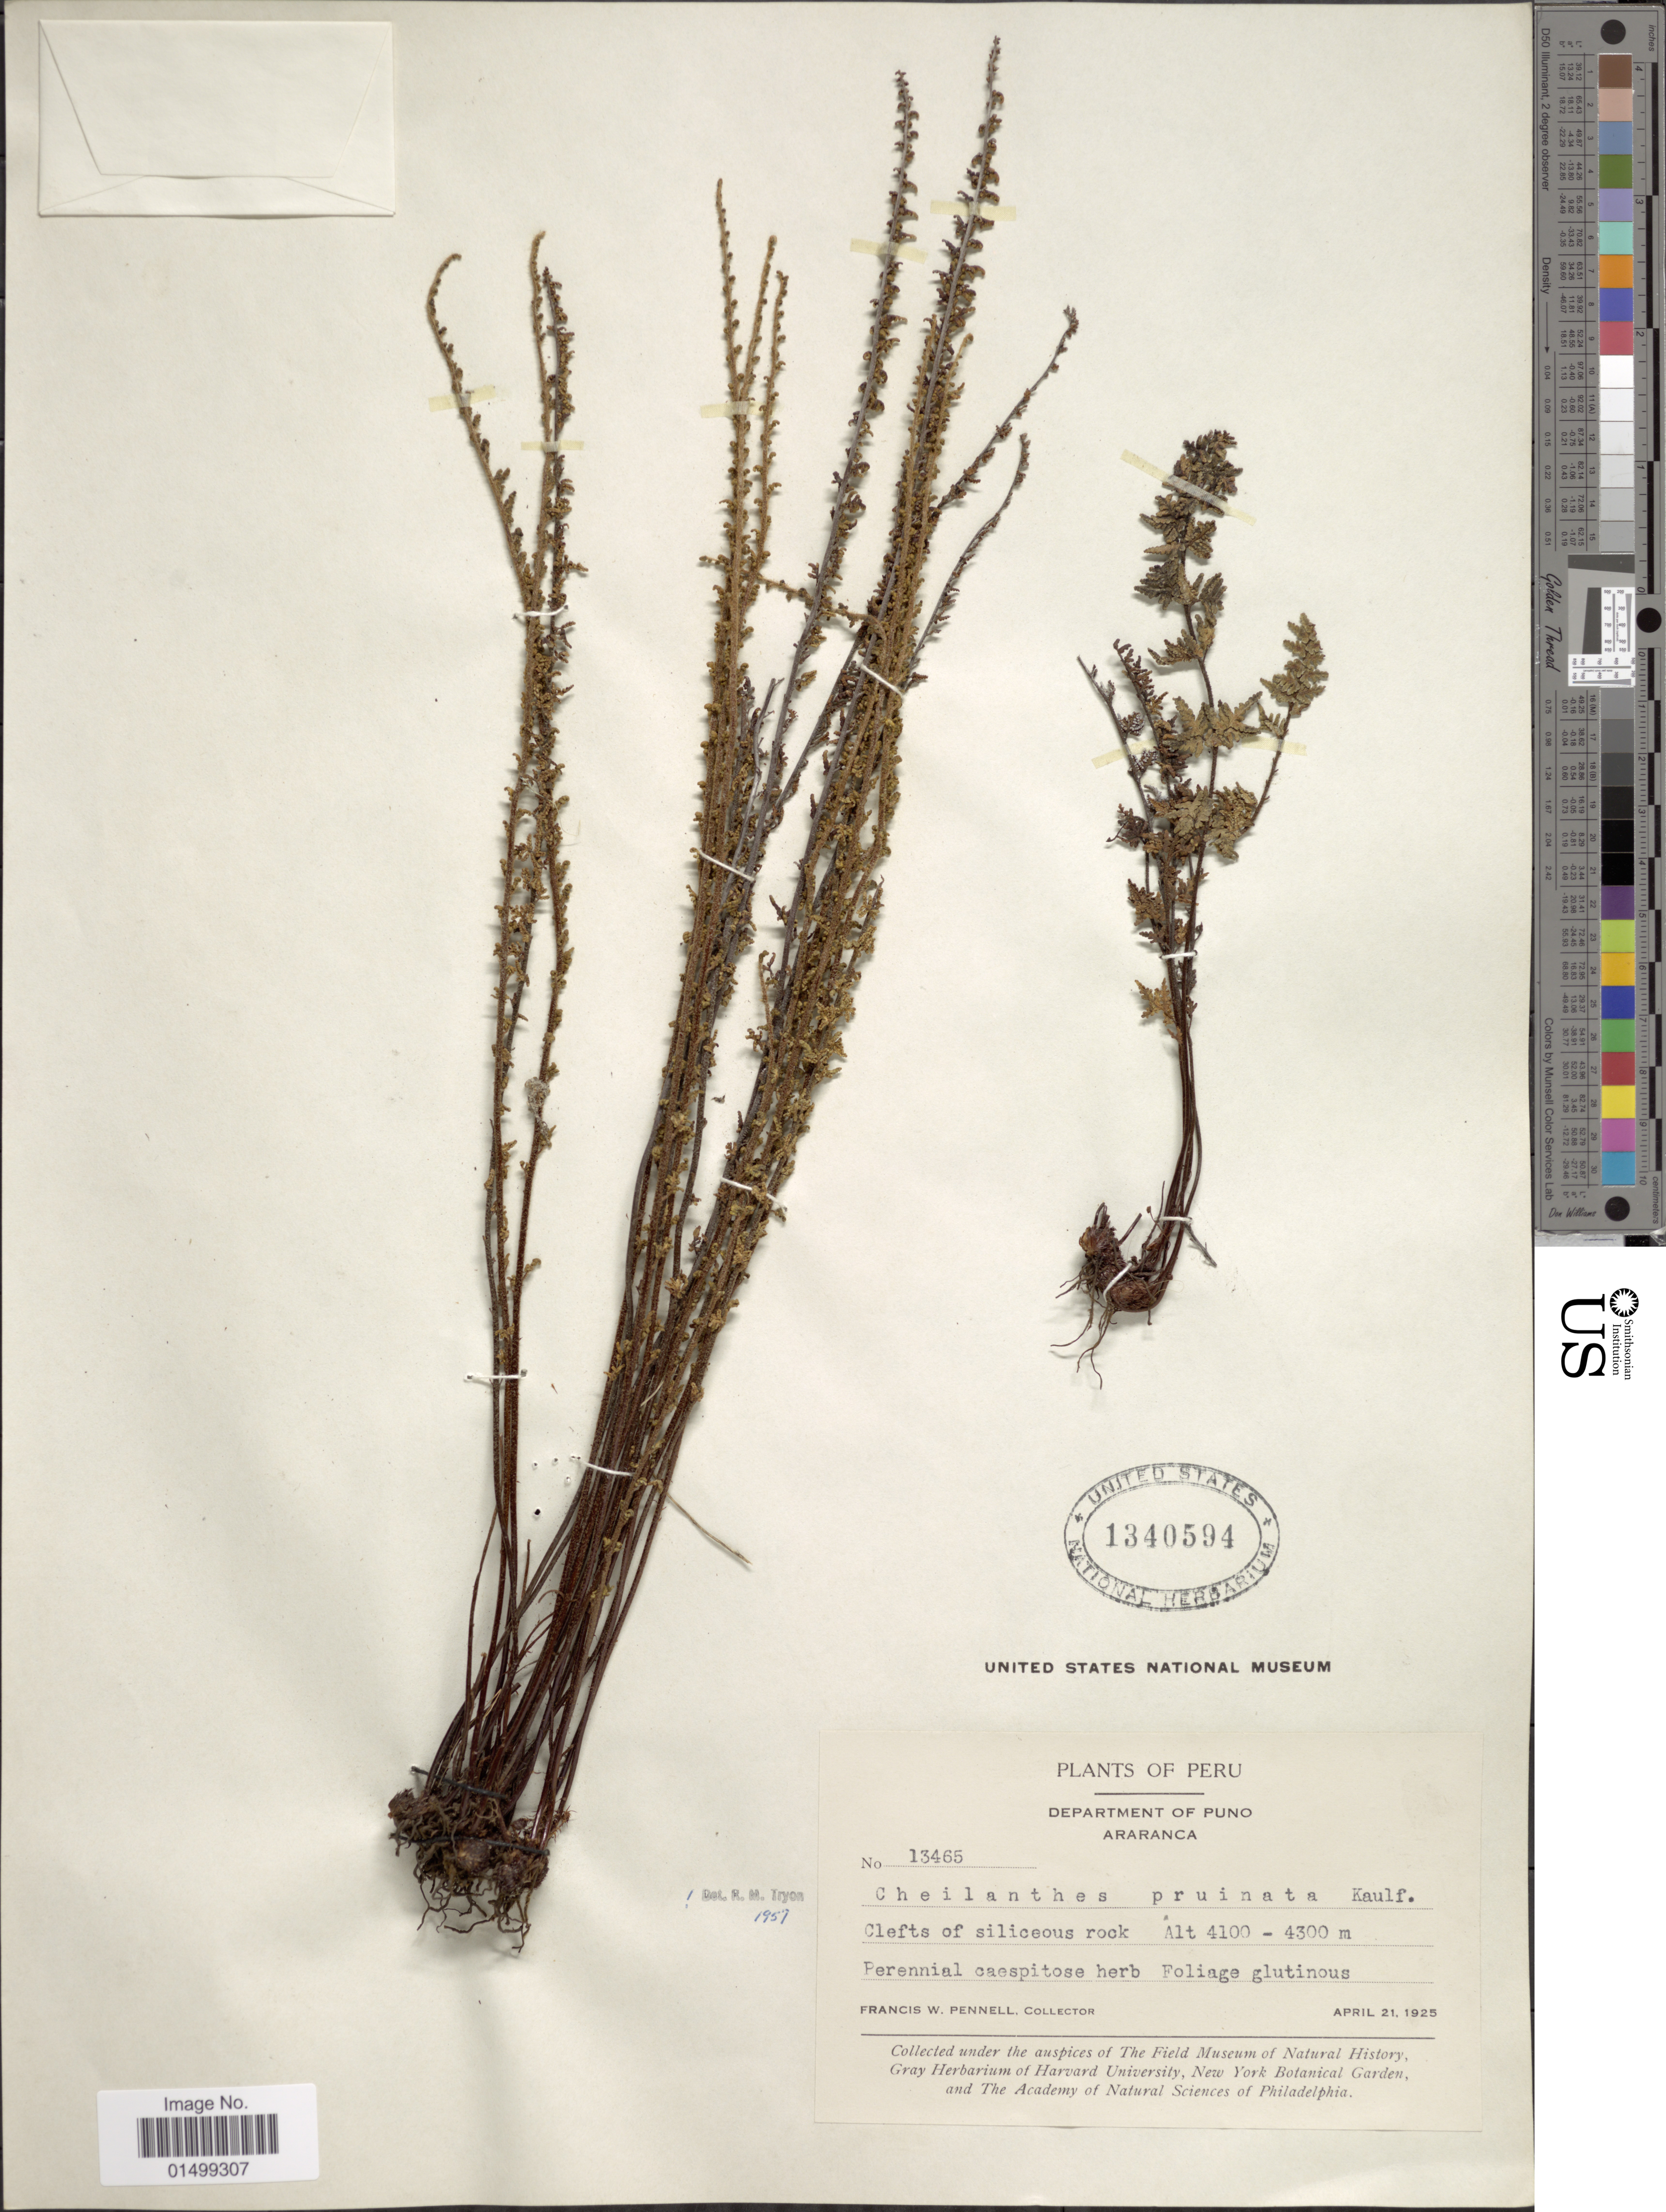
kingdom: Plantae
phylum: Tracheophyta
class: Polypodiopsida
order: Polypodiales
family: Pteridaceae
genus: Cheilanthes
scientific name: Cheilanthes pruinata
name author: Kaulf.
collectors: F. W. Pennell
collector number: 13465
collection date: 1925-04-21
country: Peru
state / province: Puno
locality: Araranca.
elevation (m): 4100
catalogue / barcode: US 1340594